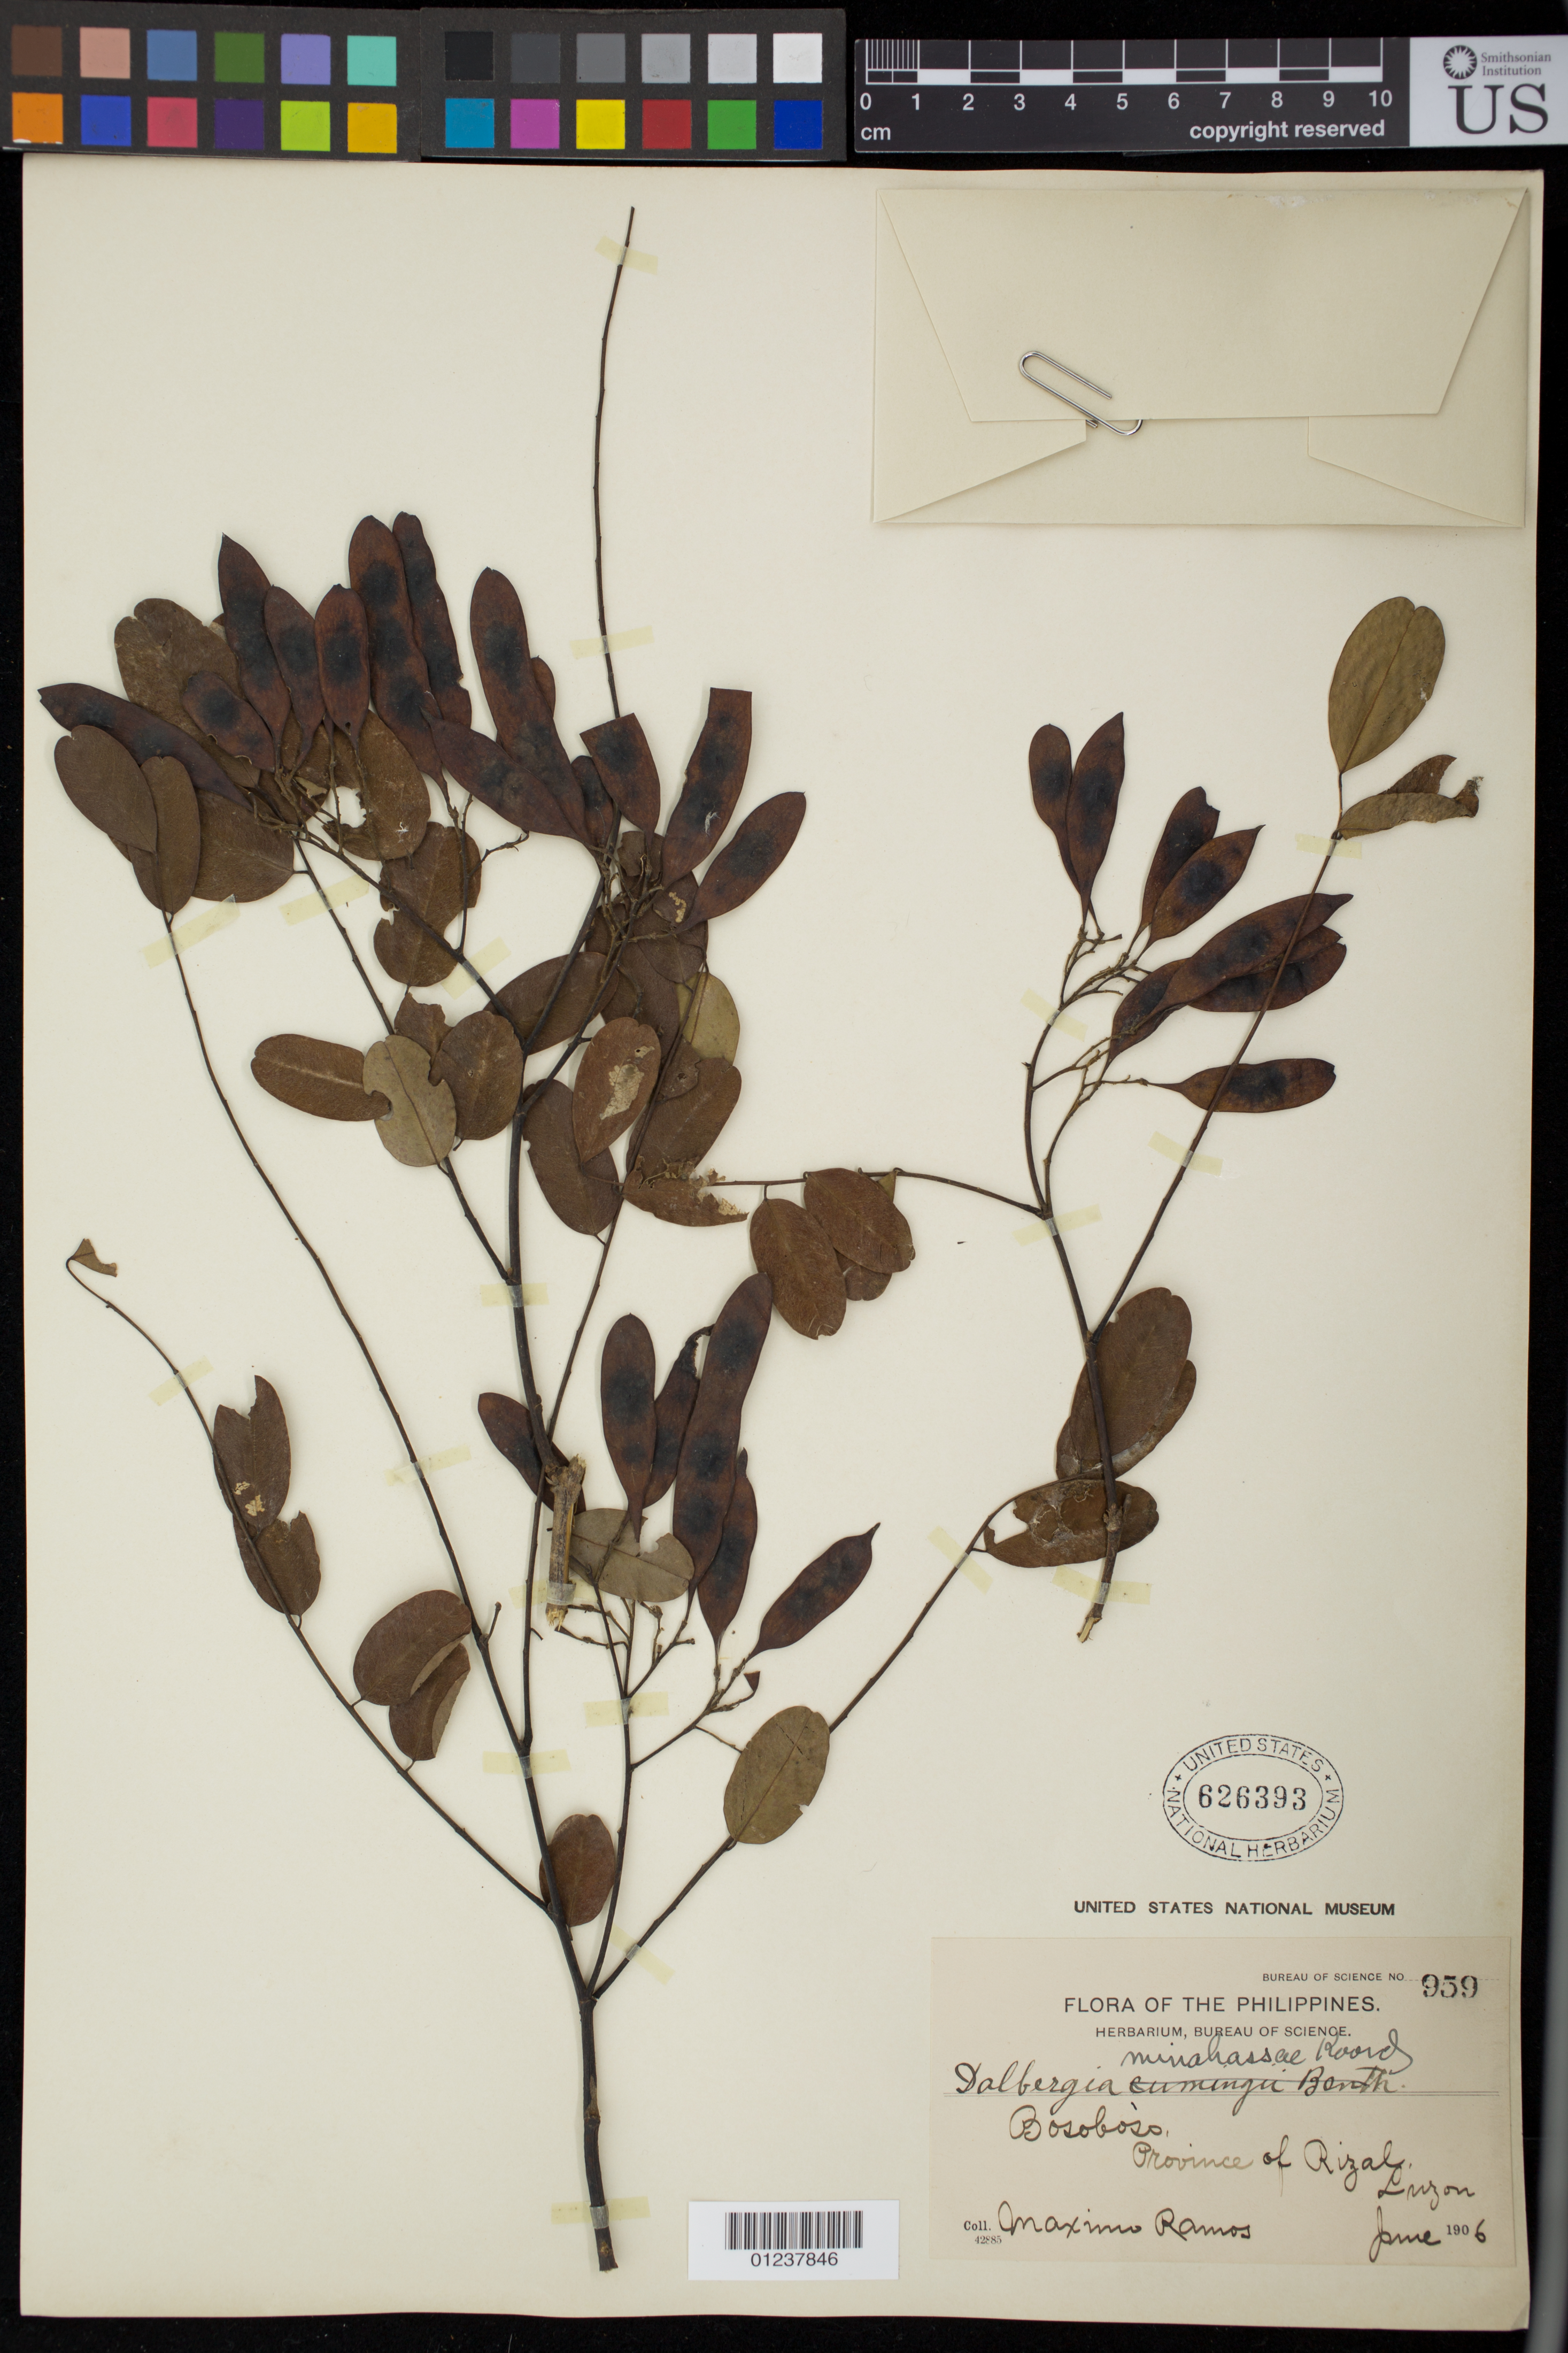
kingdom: Plantae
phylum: Tracheophyta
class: Magnoliopsida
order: Fabales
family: Fabaceae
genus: Dalbergia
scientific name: Dalbergia mimosella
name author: Prain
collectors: M. Ramos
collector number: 959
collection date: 1906-06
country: Philippines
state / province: Calabarzon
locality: Bosoboso, Province of Rizal, Luzon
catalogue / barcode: US 626393